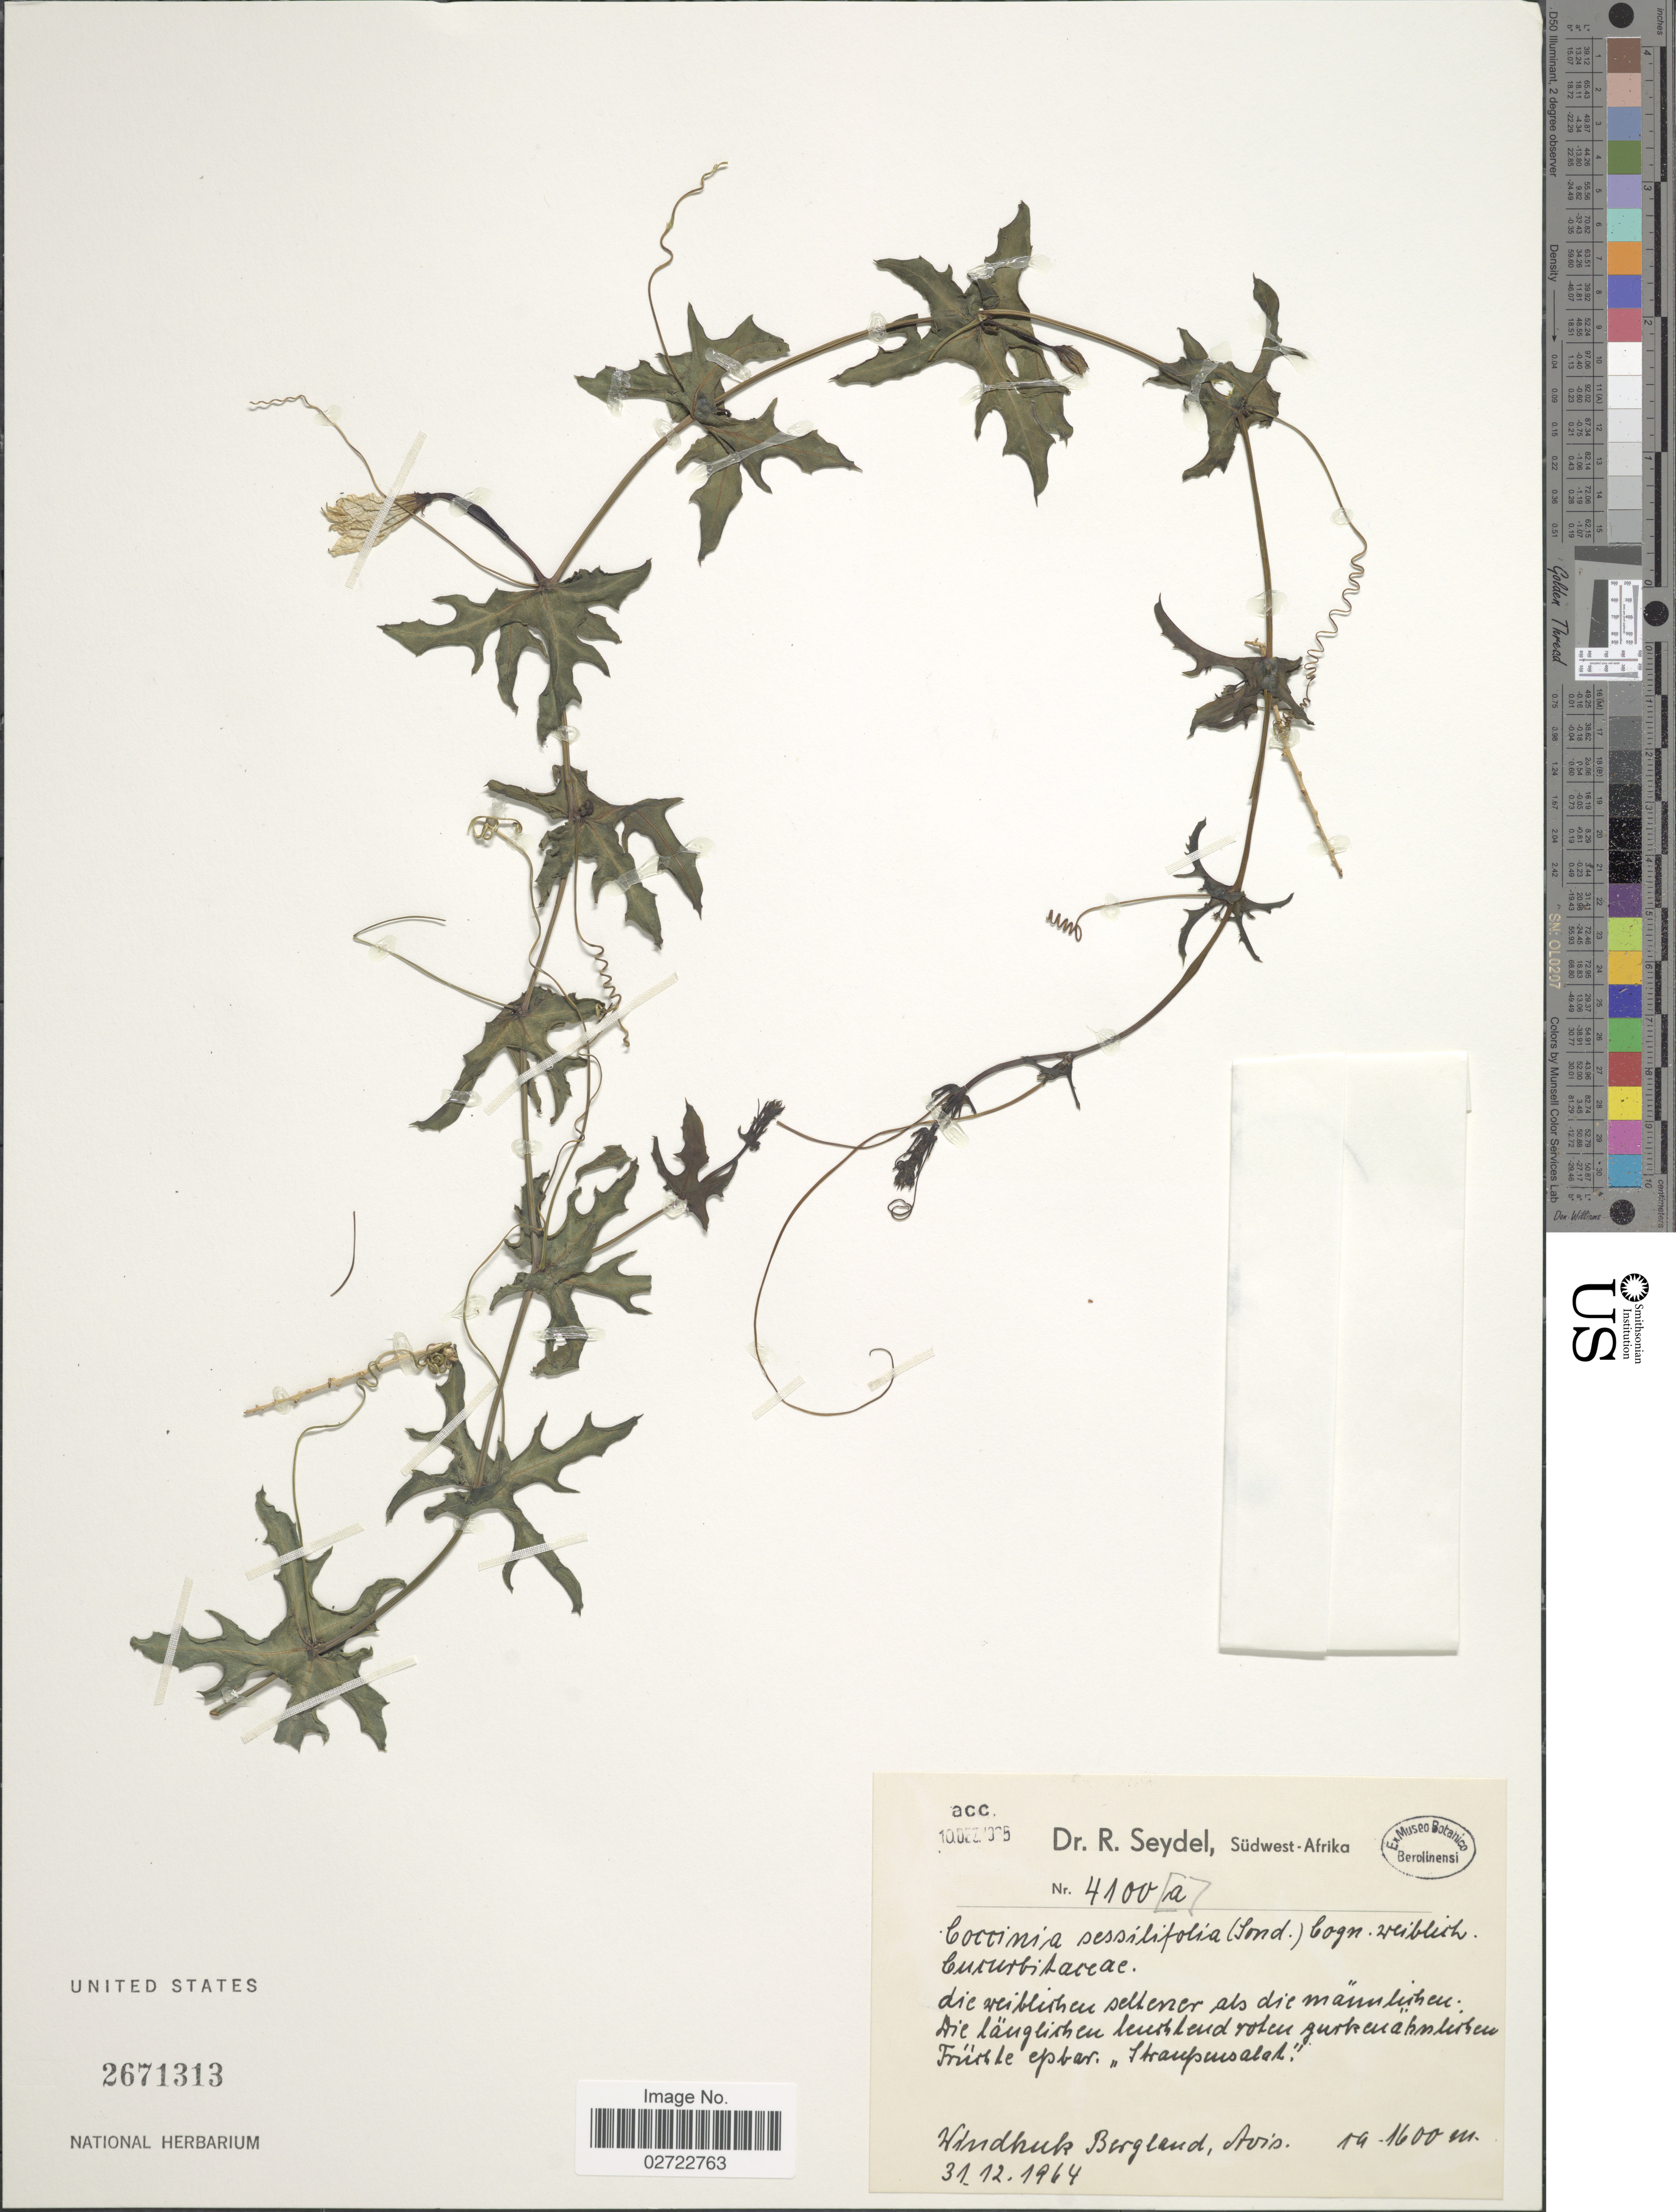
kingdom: Plantae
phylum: Tracheophyta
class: Magnoliopsida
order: Cucurbitales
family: Cucurbitaceae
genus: Coccinia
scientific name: Coccinia sessilifolia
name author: (Sond.) Cogn.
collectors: R. Seydel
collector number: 4100 [a]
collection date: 1964-12-31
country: Namibia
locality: Sudwest-Afrika, Windhuk Bergland, Avis.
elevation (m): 1600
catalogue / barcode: US 2671313